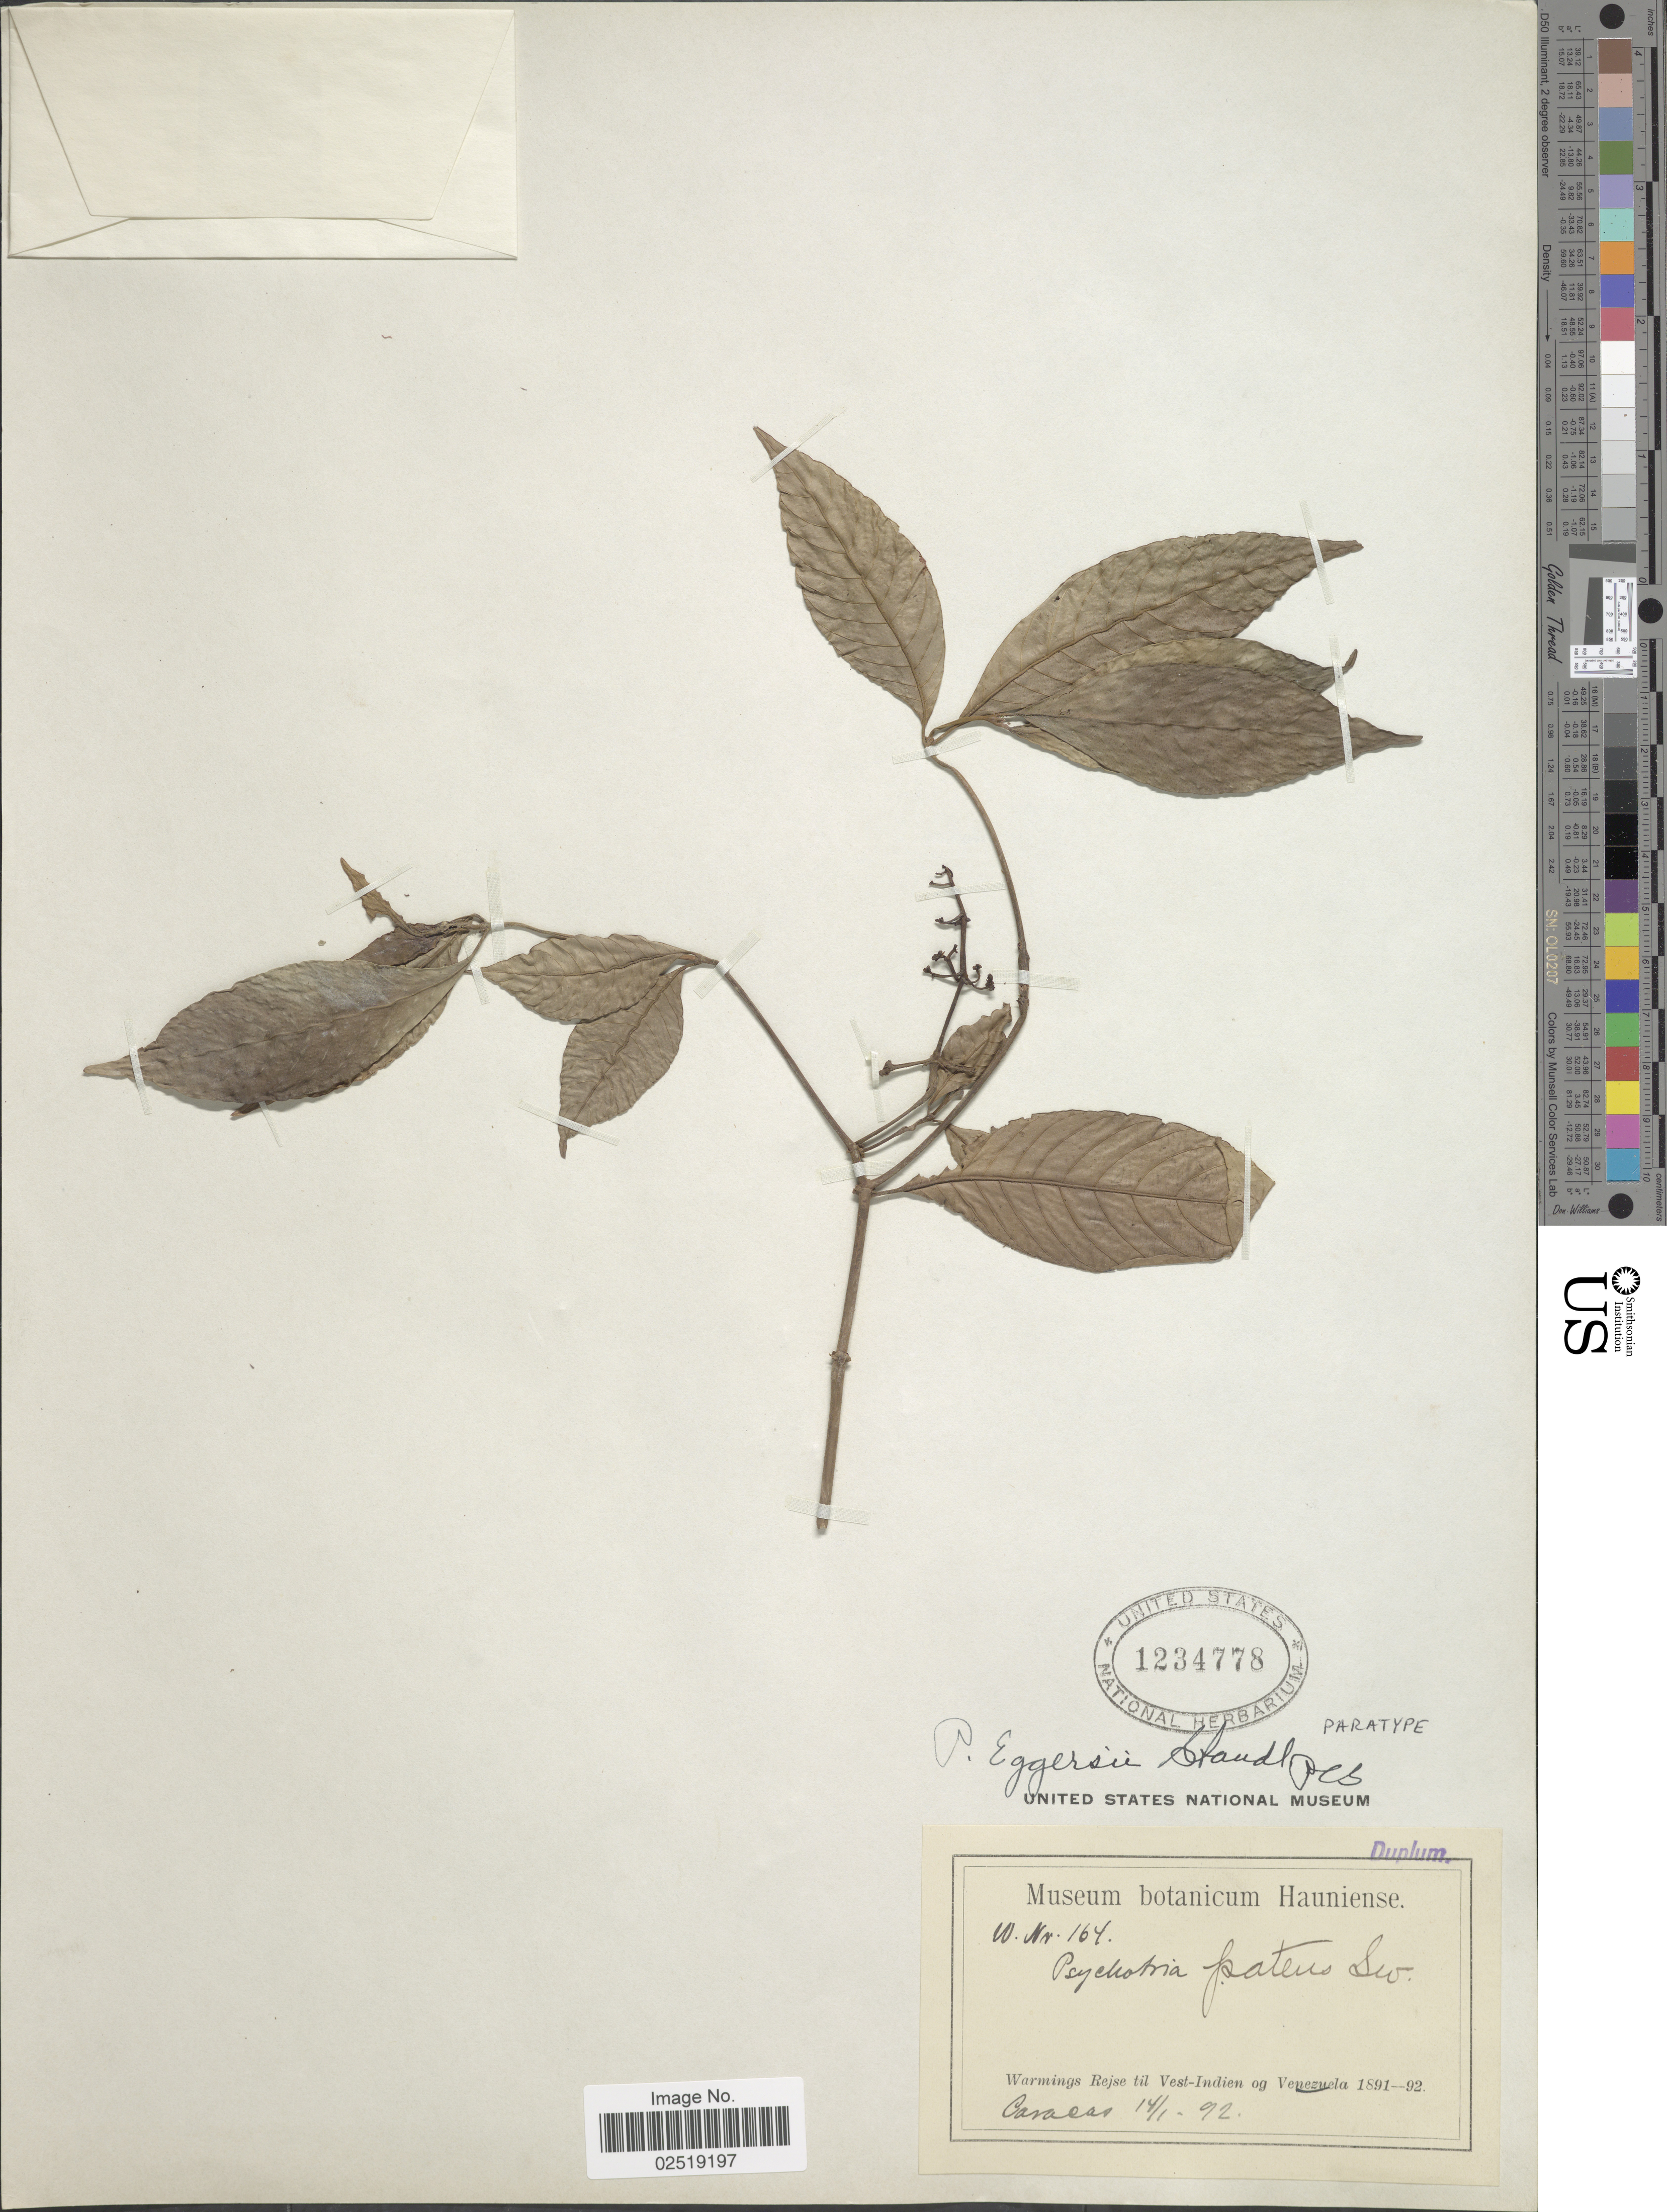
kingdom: Plantae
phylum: Tracheophyta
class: Magnoliopsida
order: Gentianales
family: Rubiaceae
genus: Psychotria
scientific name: Psychotria eggersii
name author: Standl.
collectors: -. Warmings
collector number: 164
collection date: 1892-01-14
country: Venezuela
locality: Caracas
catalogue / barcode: US 1234778